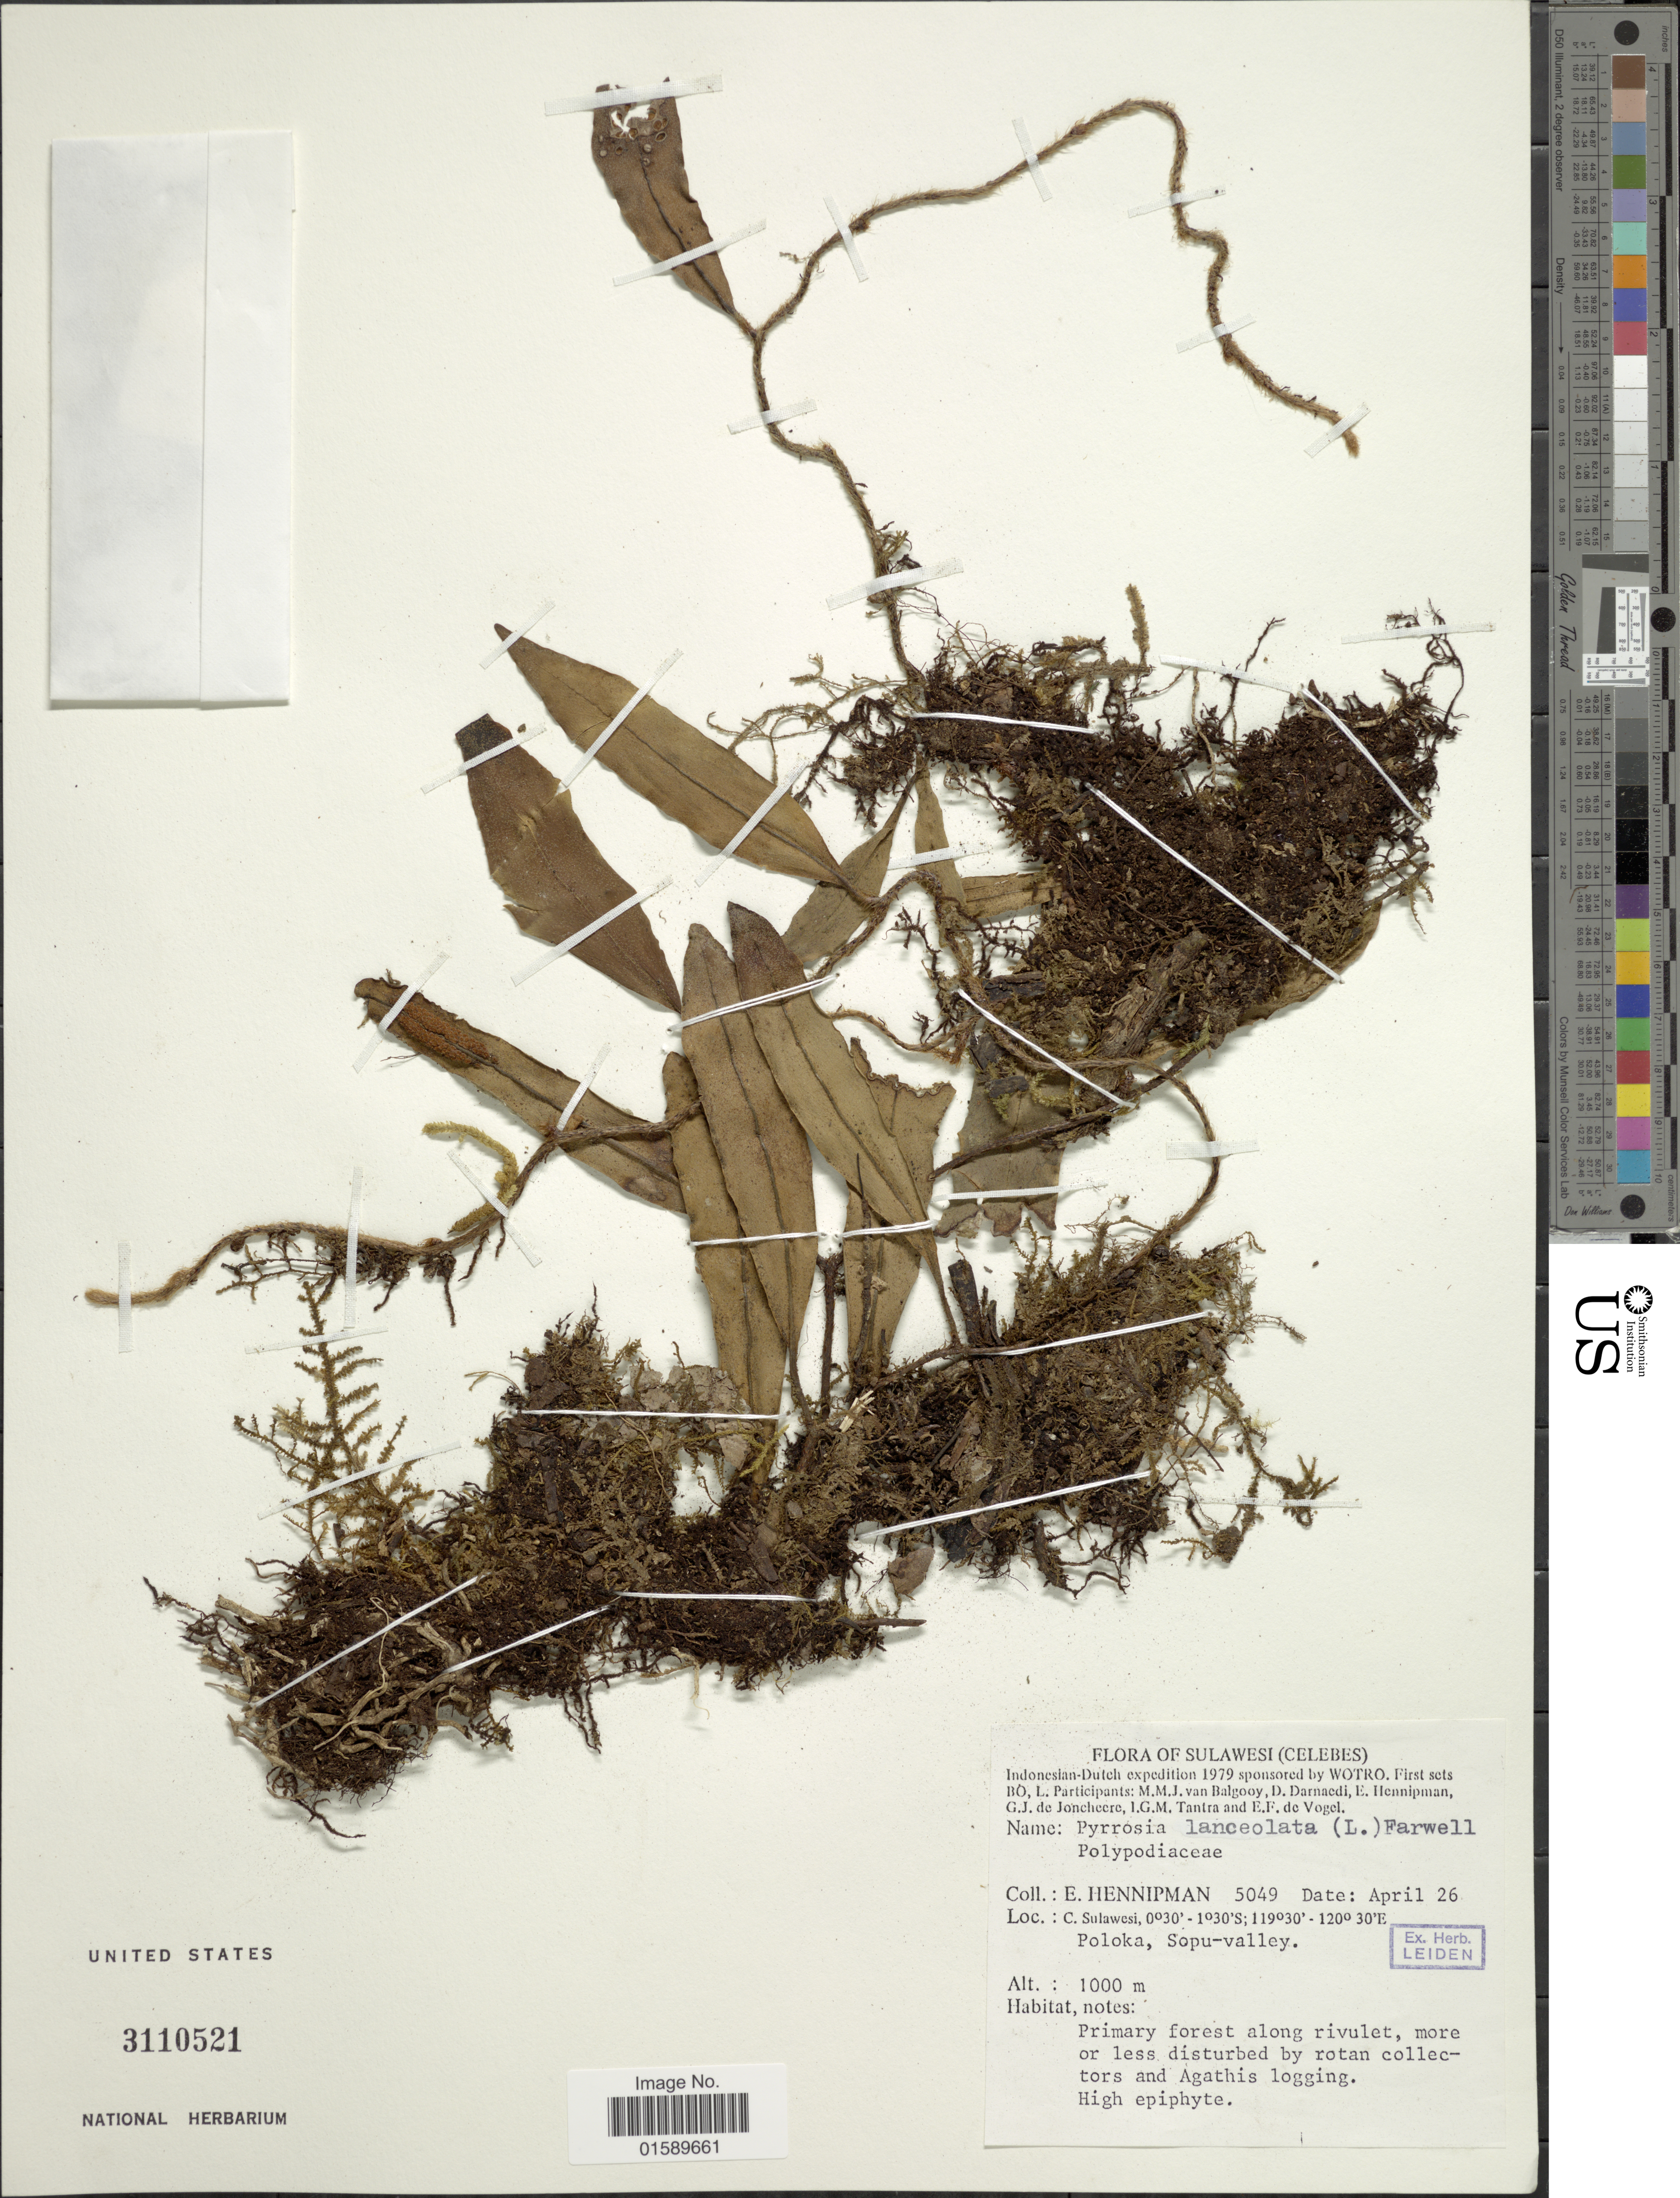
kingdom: Plantae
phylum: Tracheophyta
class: Polypodiopsida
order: Polypodiales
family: Polypodiaceae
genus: Pyrrosia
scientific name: Pyrrosia lanceolata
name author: (L.) Farw.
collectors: E. Hennipman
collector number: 5049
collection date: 1979-04-26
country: Indonesia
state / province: Sulawesi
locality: C. Sulawesi, Poloka, Sopu-valley.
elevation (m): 1000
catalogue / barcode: US 3110521